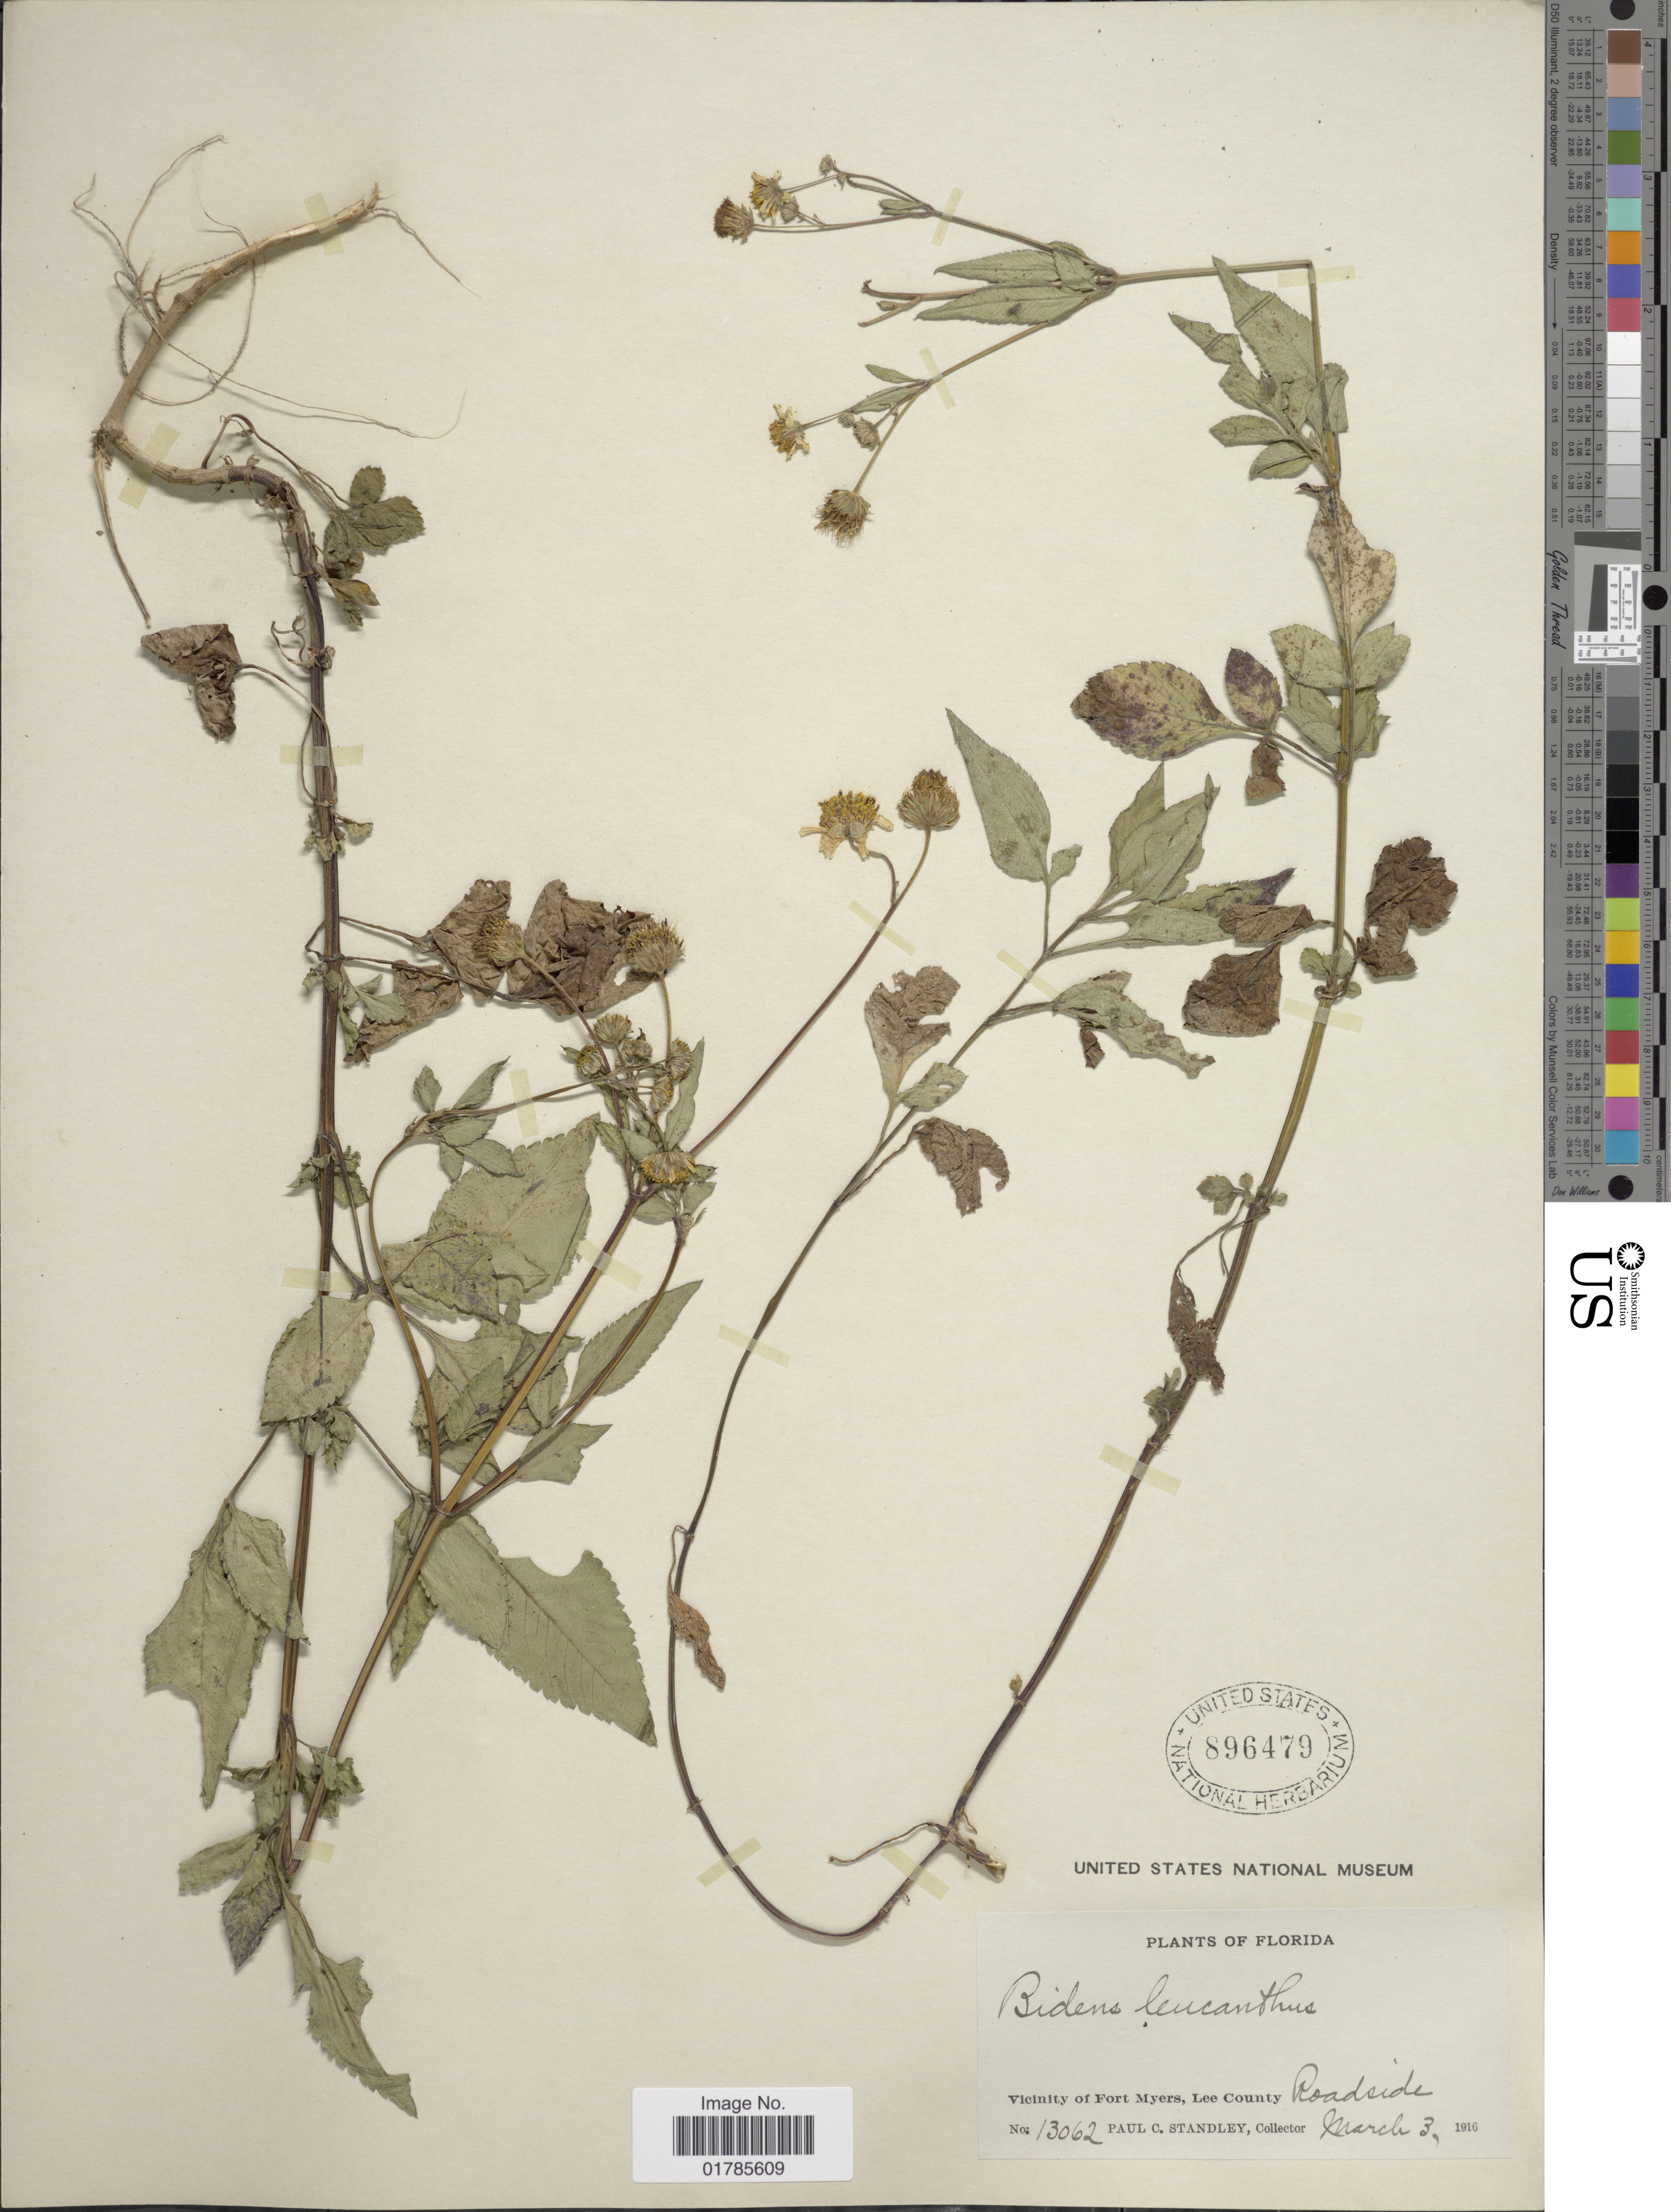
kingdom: Plantae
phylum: Tracheophyta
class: Magnoliopsida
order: Asterales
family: Asteraceae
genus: Bidens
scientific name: Bidens alba var. radiata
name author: (Sch. Bip.) R.E. Ballard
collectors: P. C. Standley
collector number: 13062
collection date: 1916-03-03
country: United States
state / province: Florida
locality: Vicinity of Fort Myers, Lee County Roadside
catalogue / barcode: US 896479